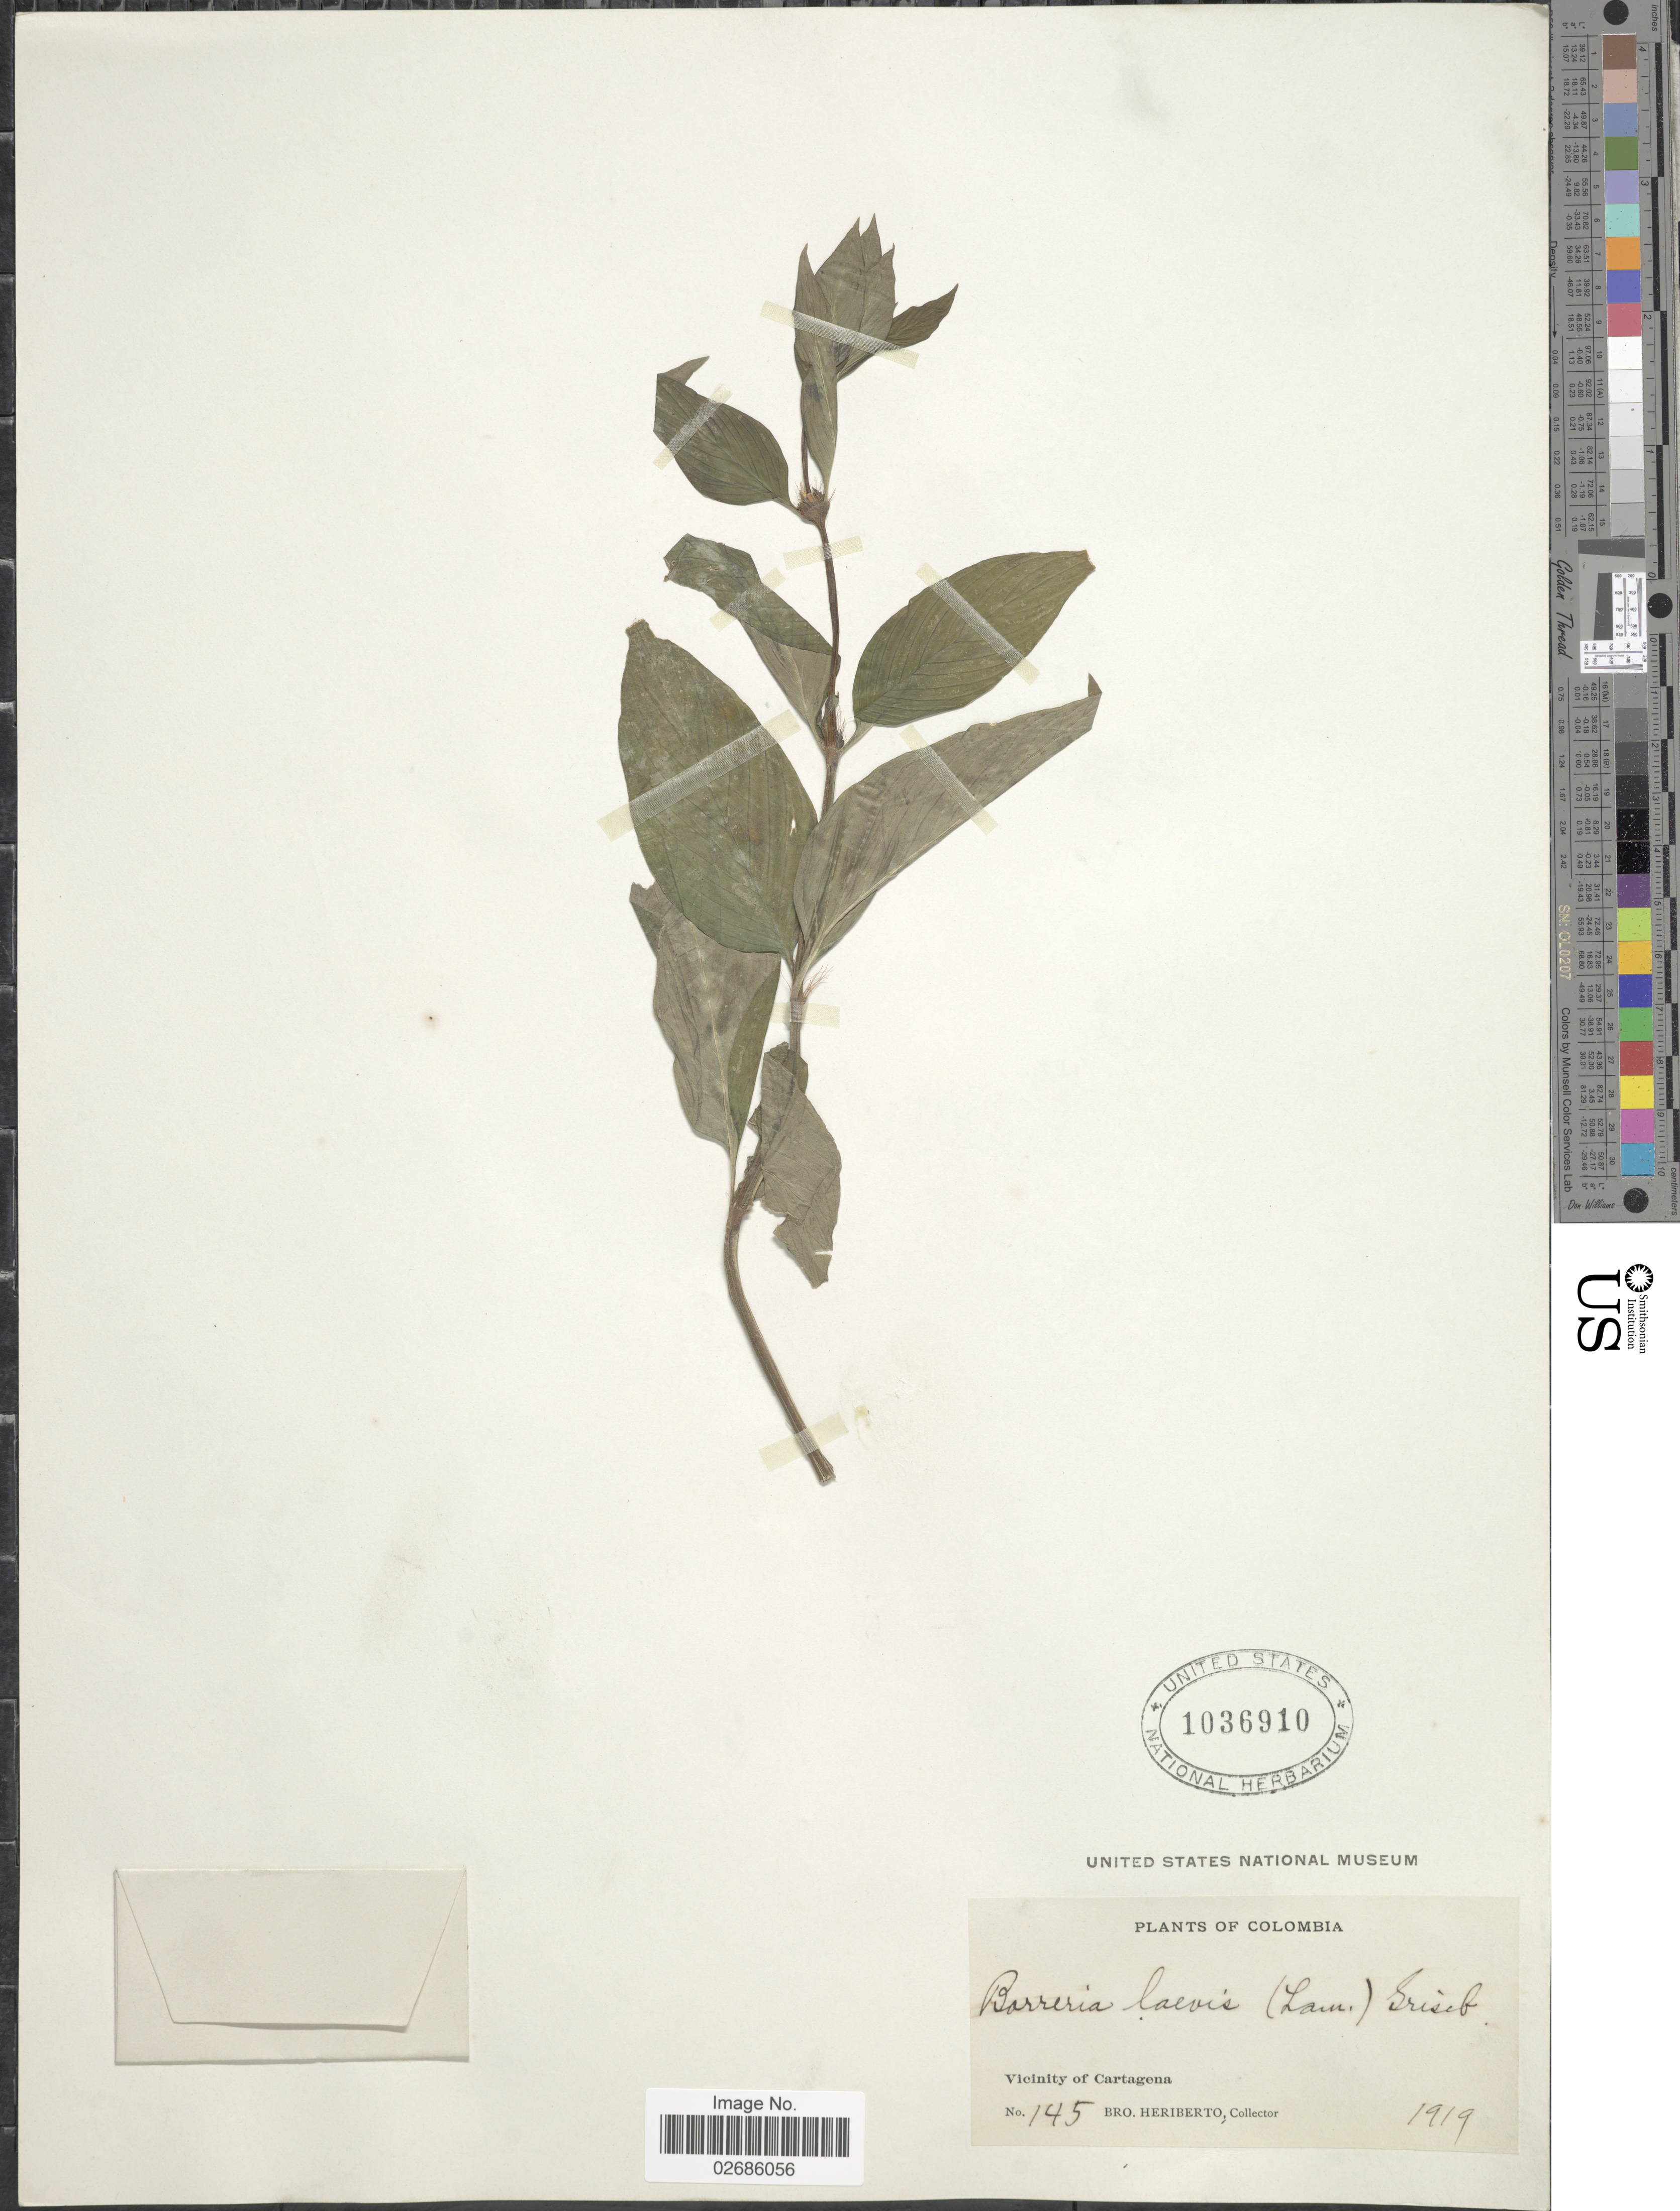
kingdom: Plantae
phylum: Tracheophyta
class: Magnoliopsida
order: Gentianales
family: Rubiaceae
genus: Borreria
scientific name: Borreria assurgens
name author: (Ruiz & Pav.) Griseb.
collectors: B. Heriberto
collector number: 145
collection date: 1919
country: Colombia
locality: Vicinity of Cartagena.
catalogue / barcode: US 1036910